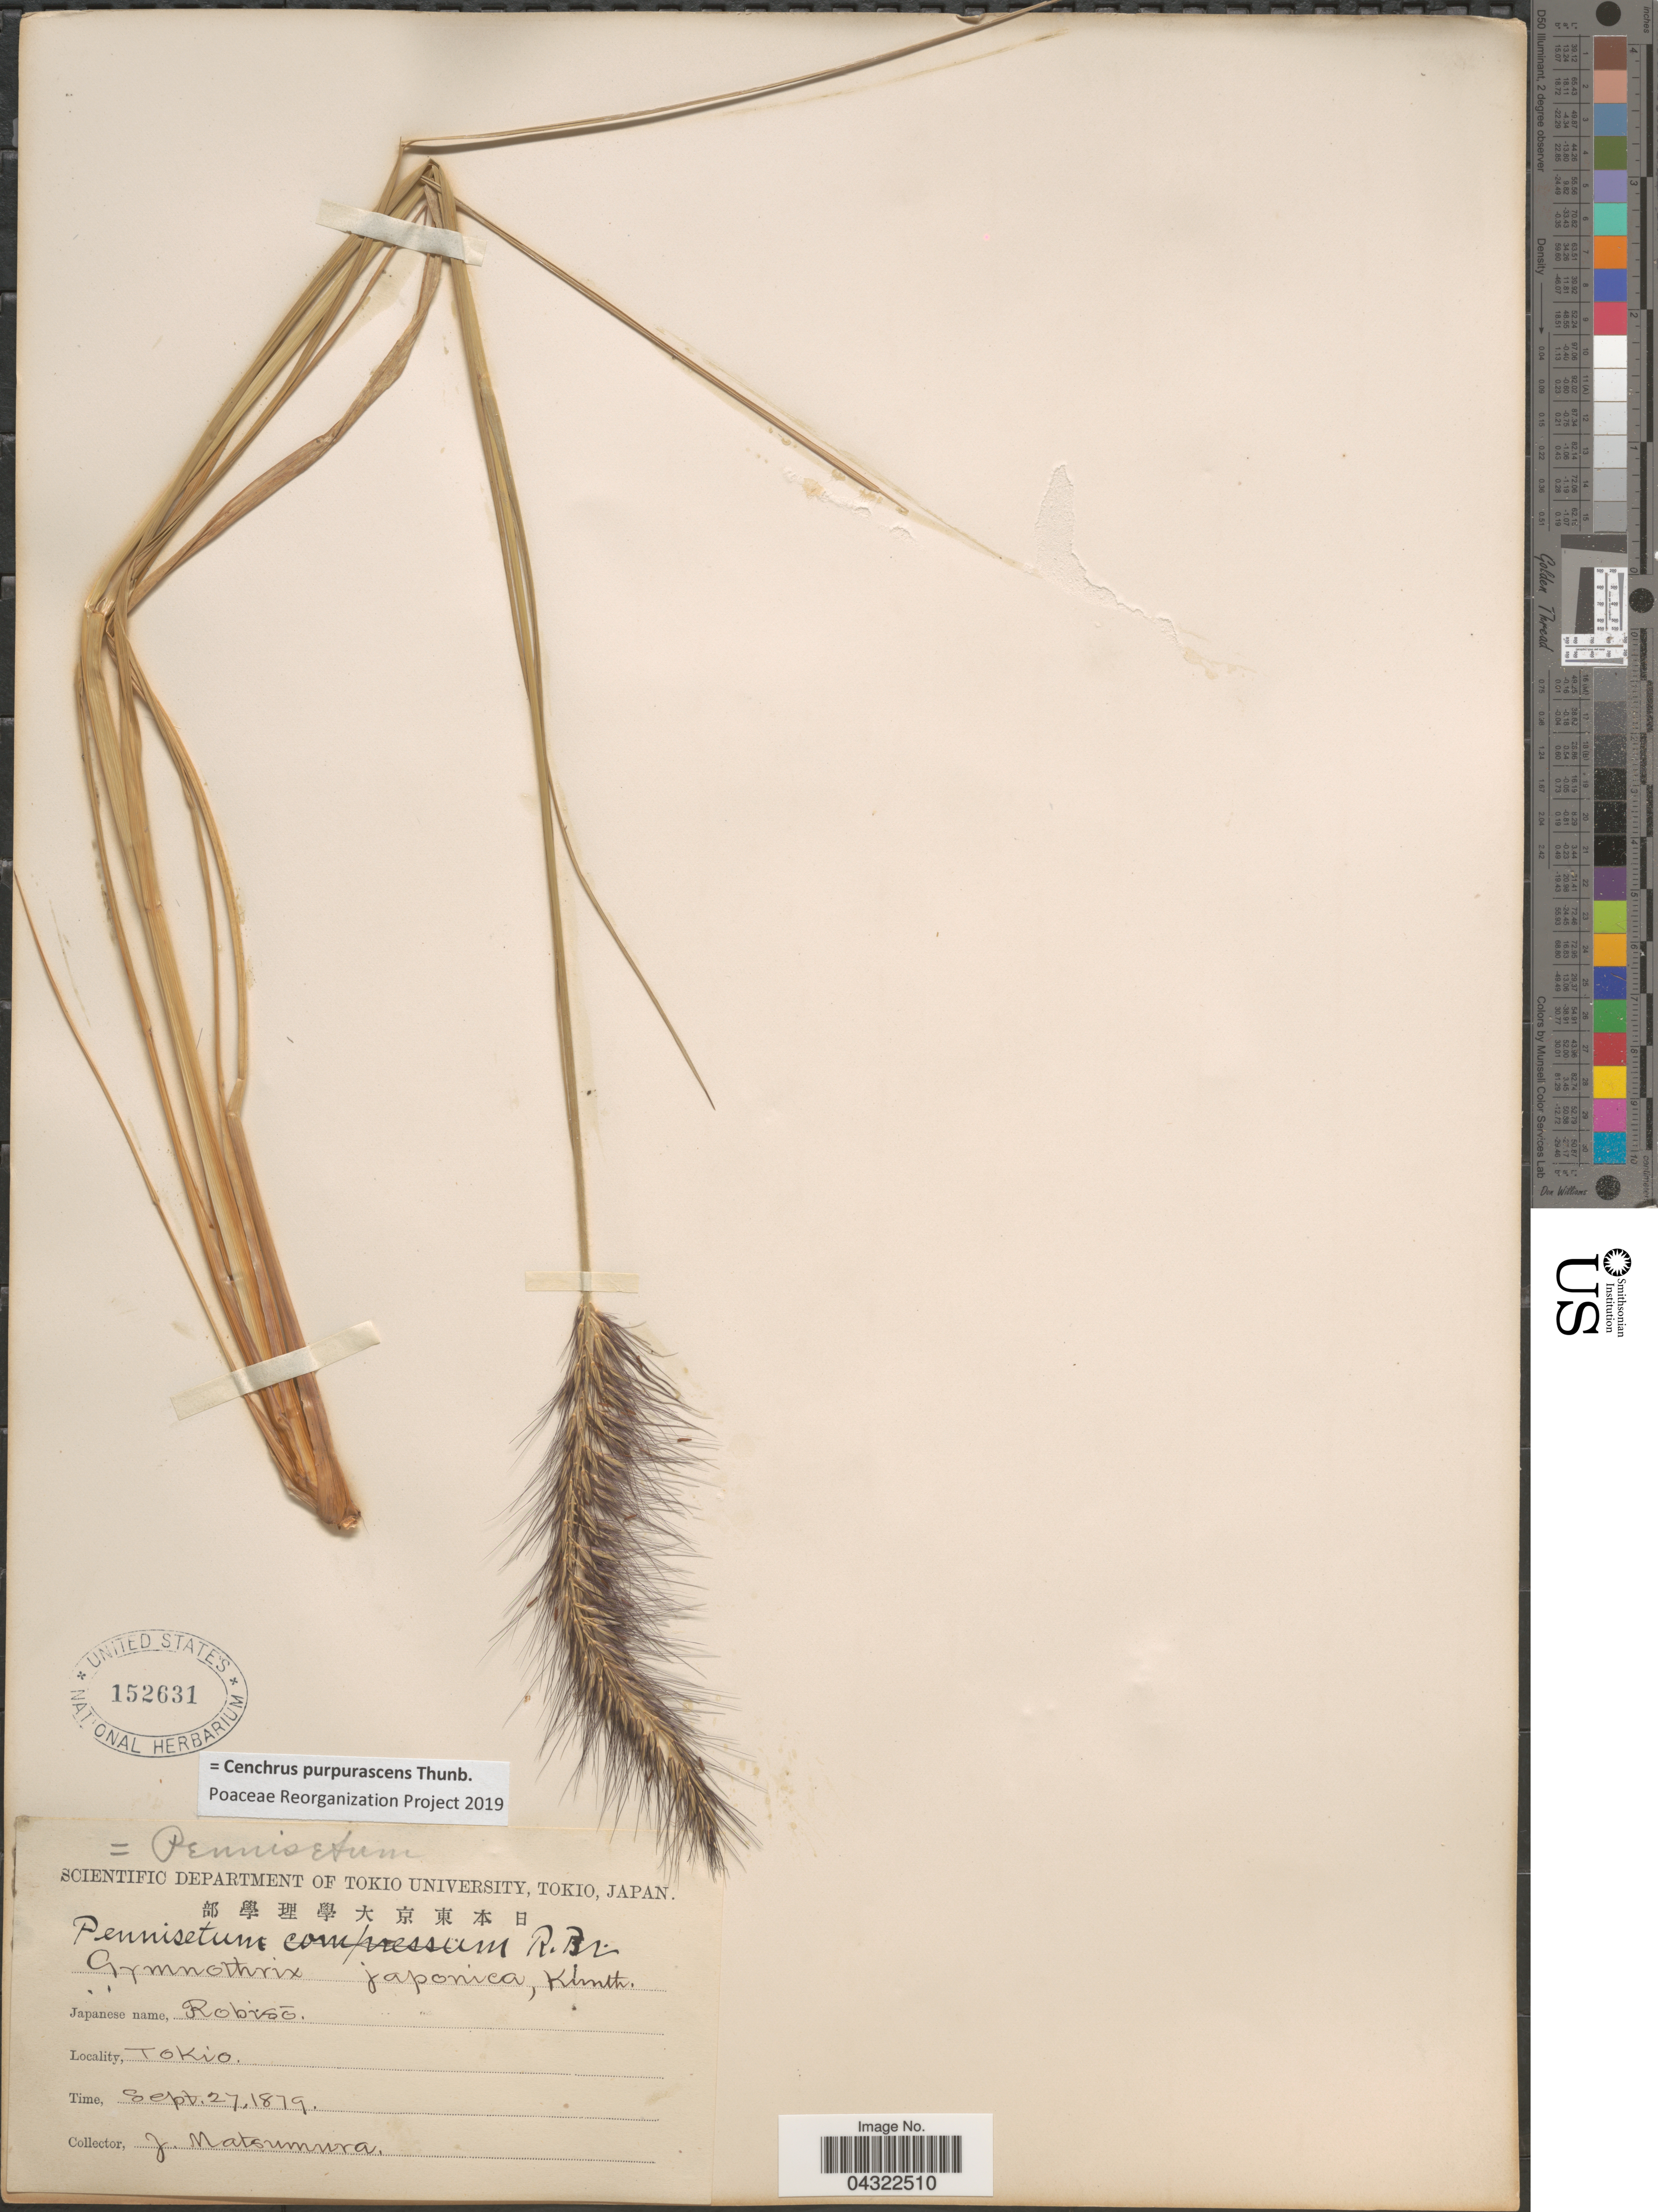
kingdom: Plantae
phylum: Tracheophyta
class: Liliopsida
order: Poales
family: Poaceae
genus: Cenchrus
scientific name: Cenchrus purpurascens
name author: Thunb.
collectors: J. Matsumura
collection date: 1879-09-27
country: Japan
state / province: Tokyo, Federal City of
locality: Tokio.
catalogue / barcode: US 152631